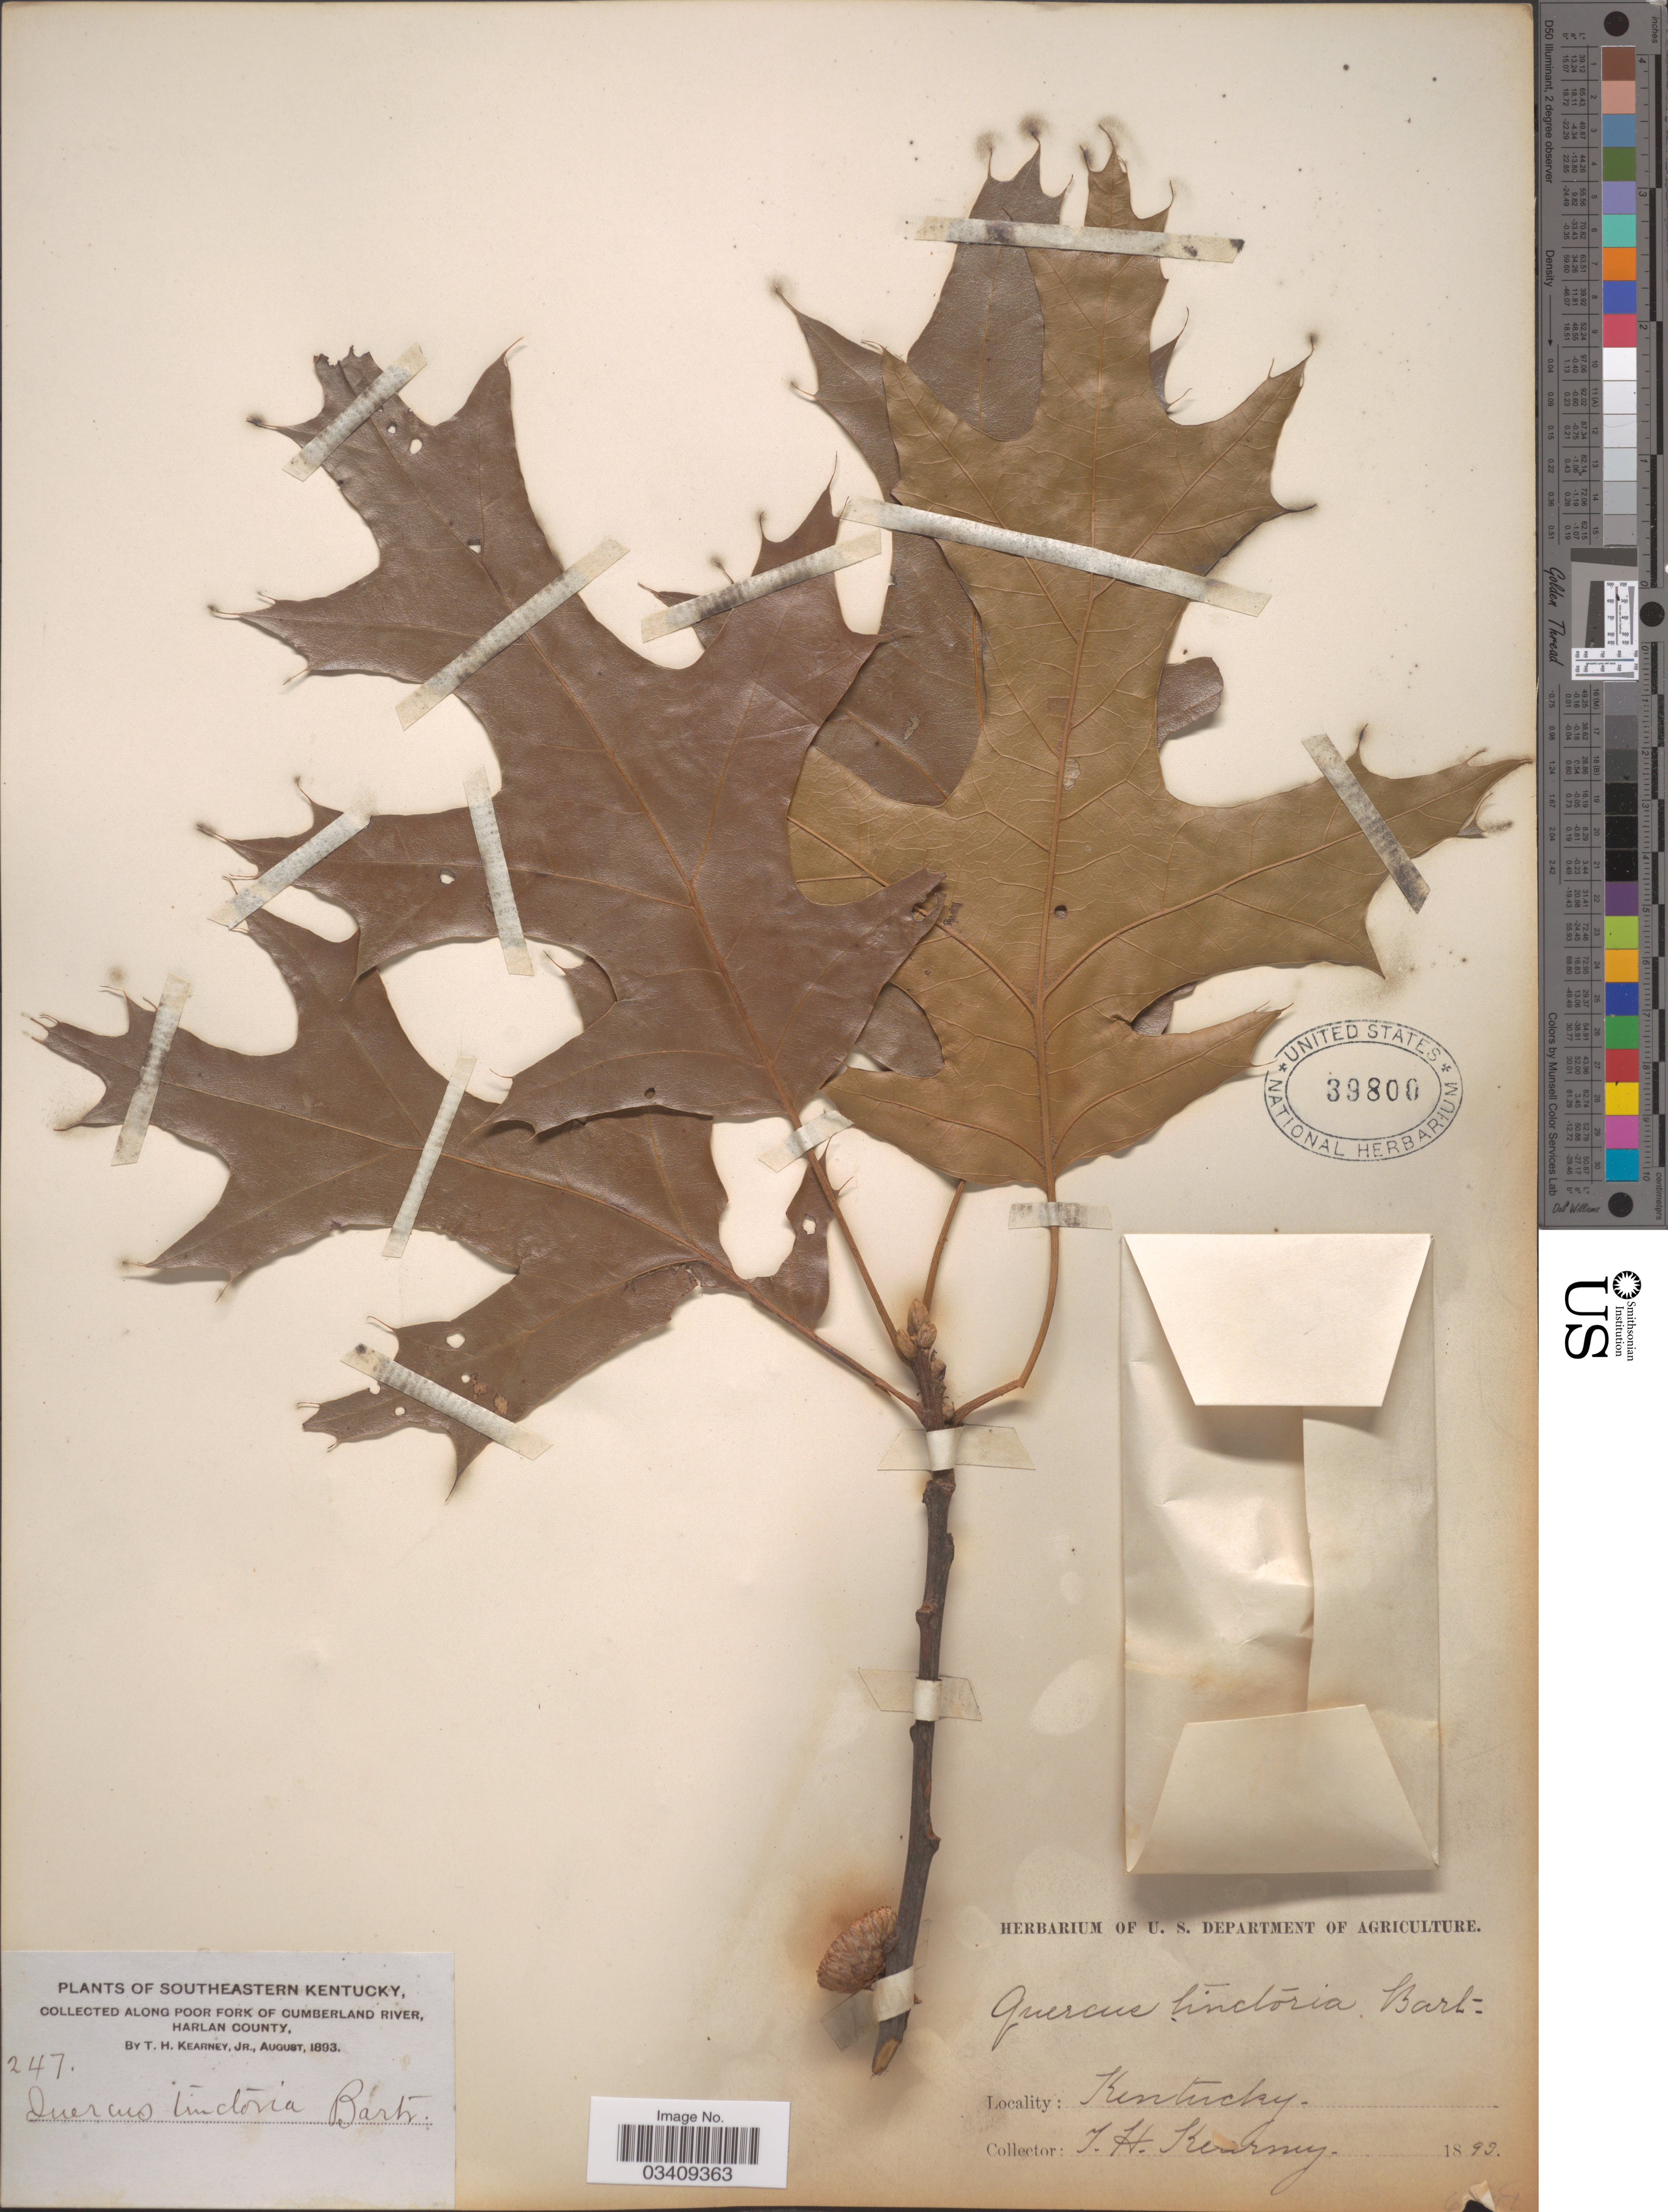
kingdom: Plantae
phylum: Tracheophyta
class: Magnoliopsida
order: Fagales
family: Fagaceae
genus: Quercus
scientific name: Quercus velutina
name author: Lam.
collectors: T. H. Kearney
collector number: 247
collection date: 1893-08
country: United States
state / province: Kentucky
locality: Southeastern Kentucky. Along Poor Fork of Cumberland River, Harlan County.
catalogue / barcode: US 39800